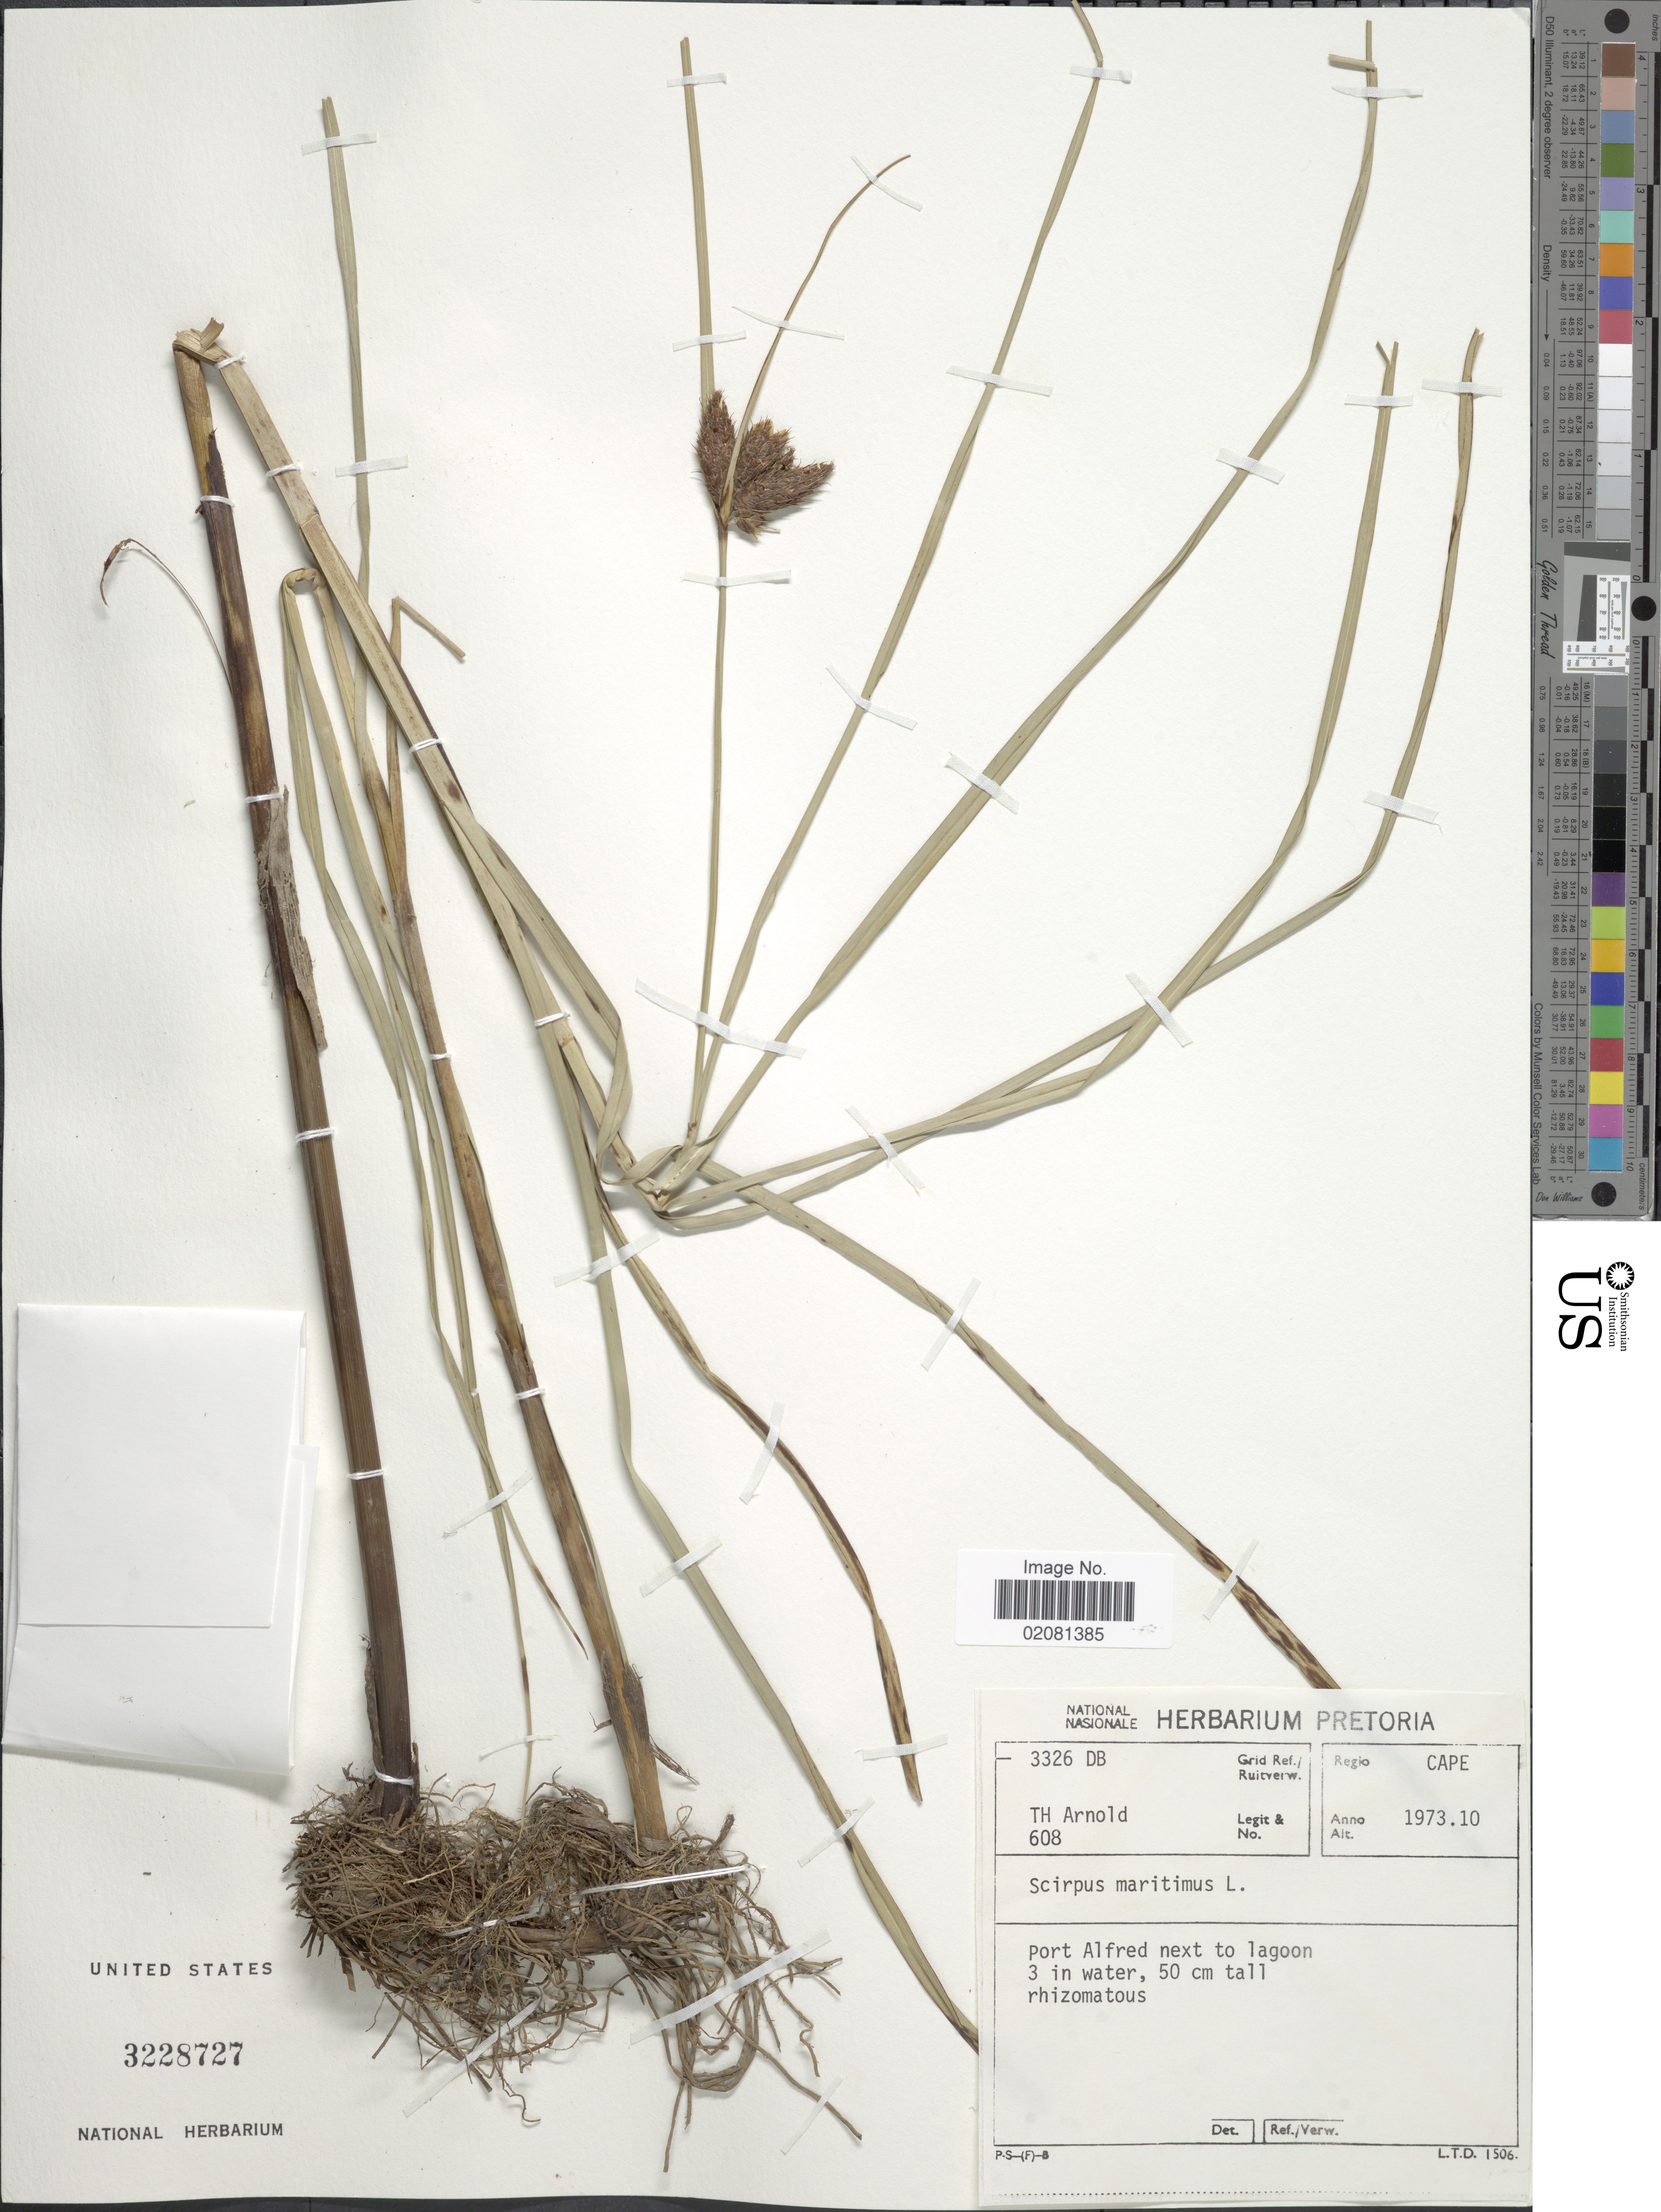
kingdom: Plantae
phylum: Tracheophyta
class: Liliopsida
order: Poales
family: Cyperaceae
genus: Bolboschoenus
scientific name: Bolboschoenus maritimus subsp. maritimus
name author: (L.) Palla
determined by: Strong, Mark T., (BOT), Smithsonian Institution - National Museum of Natural History (UNITED STATES)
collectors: T. H. Arnold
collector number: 608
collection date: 1973-10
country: South Africa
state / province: Eastern Cape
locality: Port Alfred next to lagoon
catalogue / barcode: US 3228727